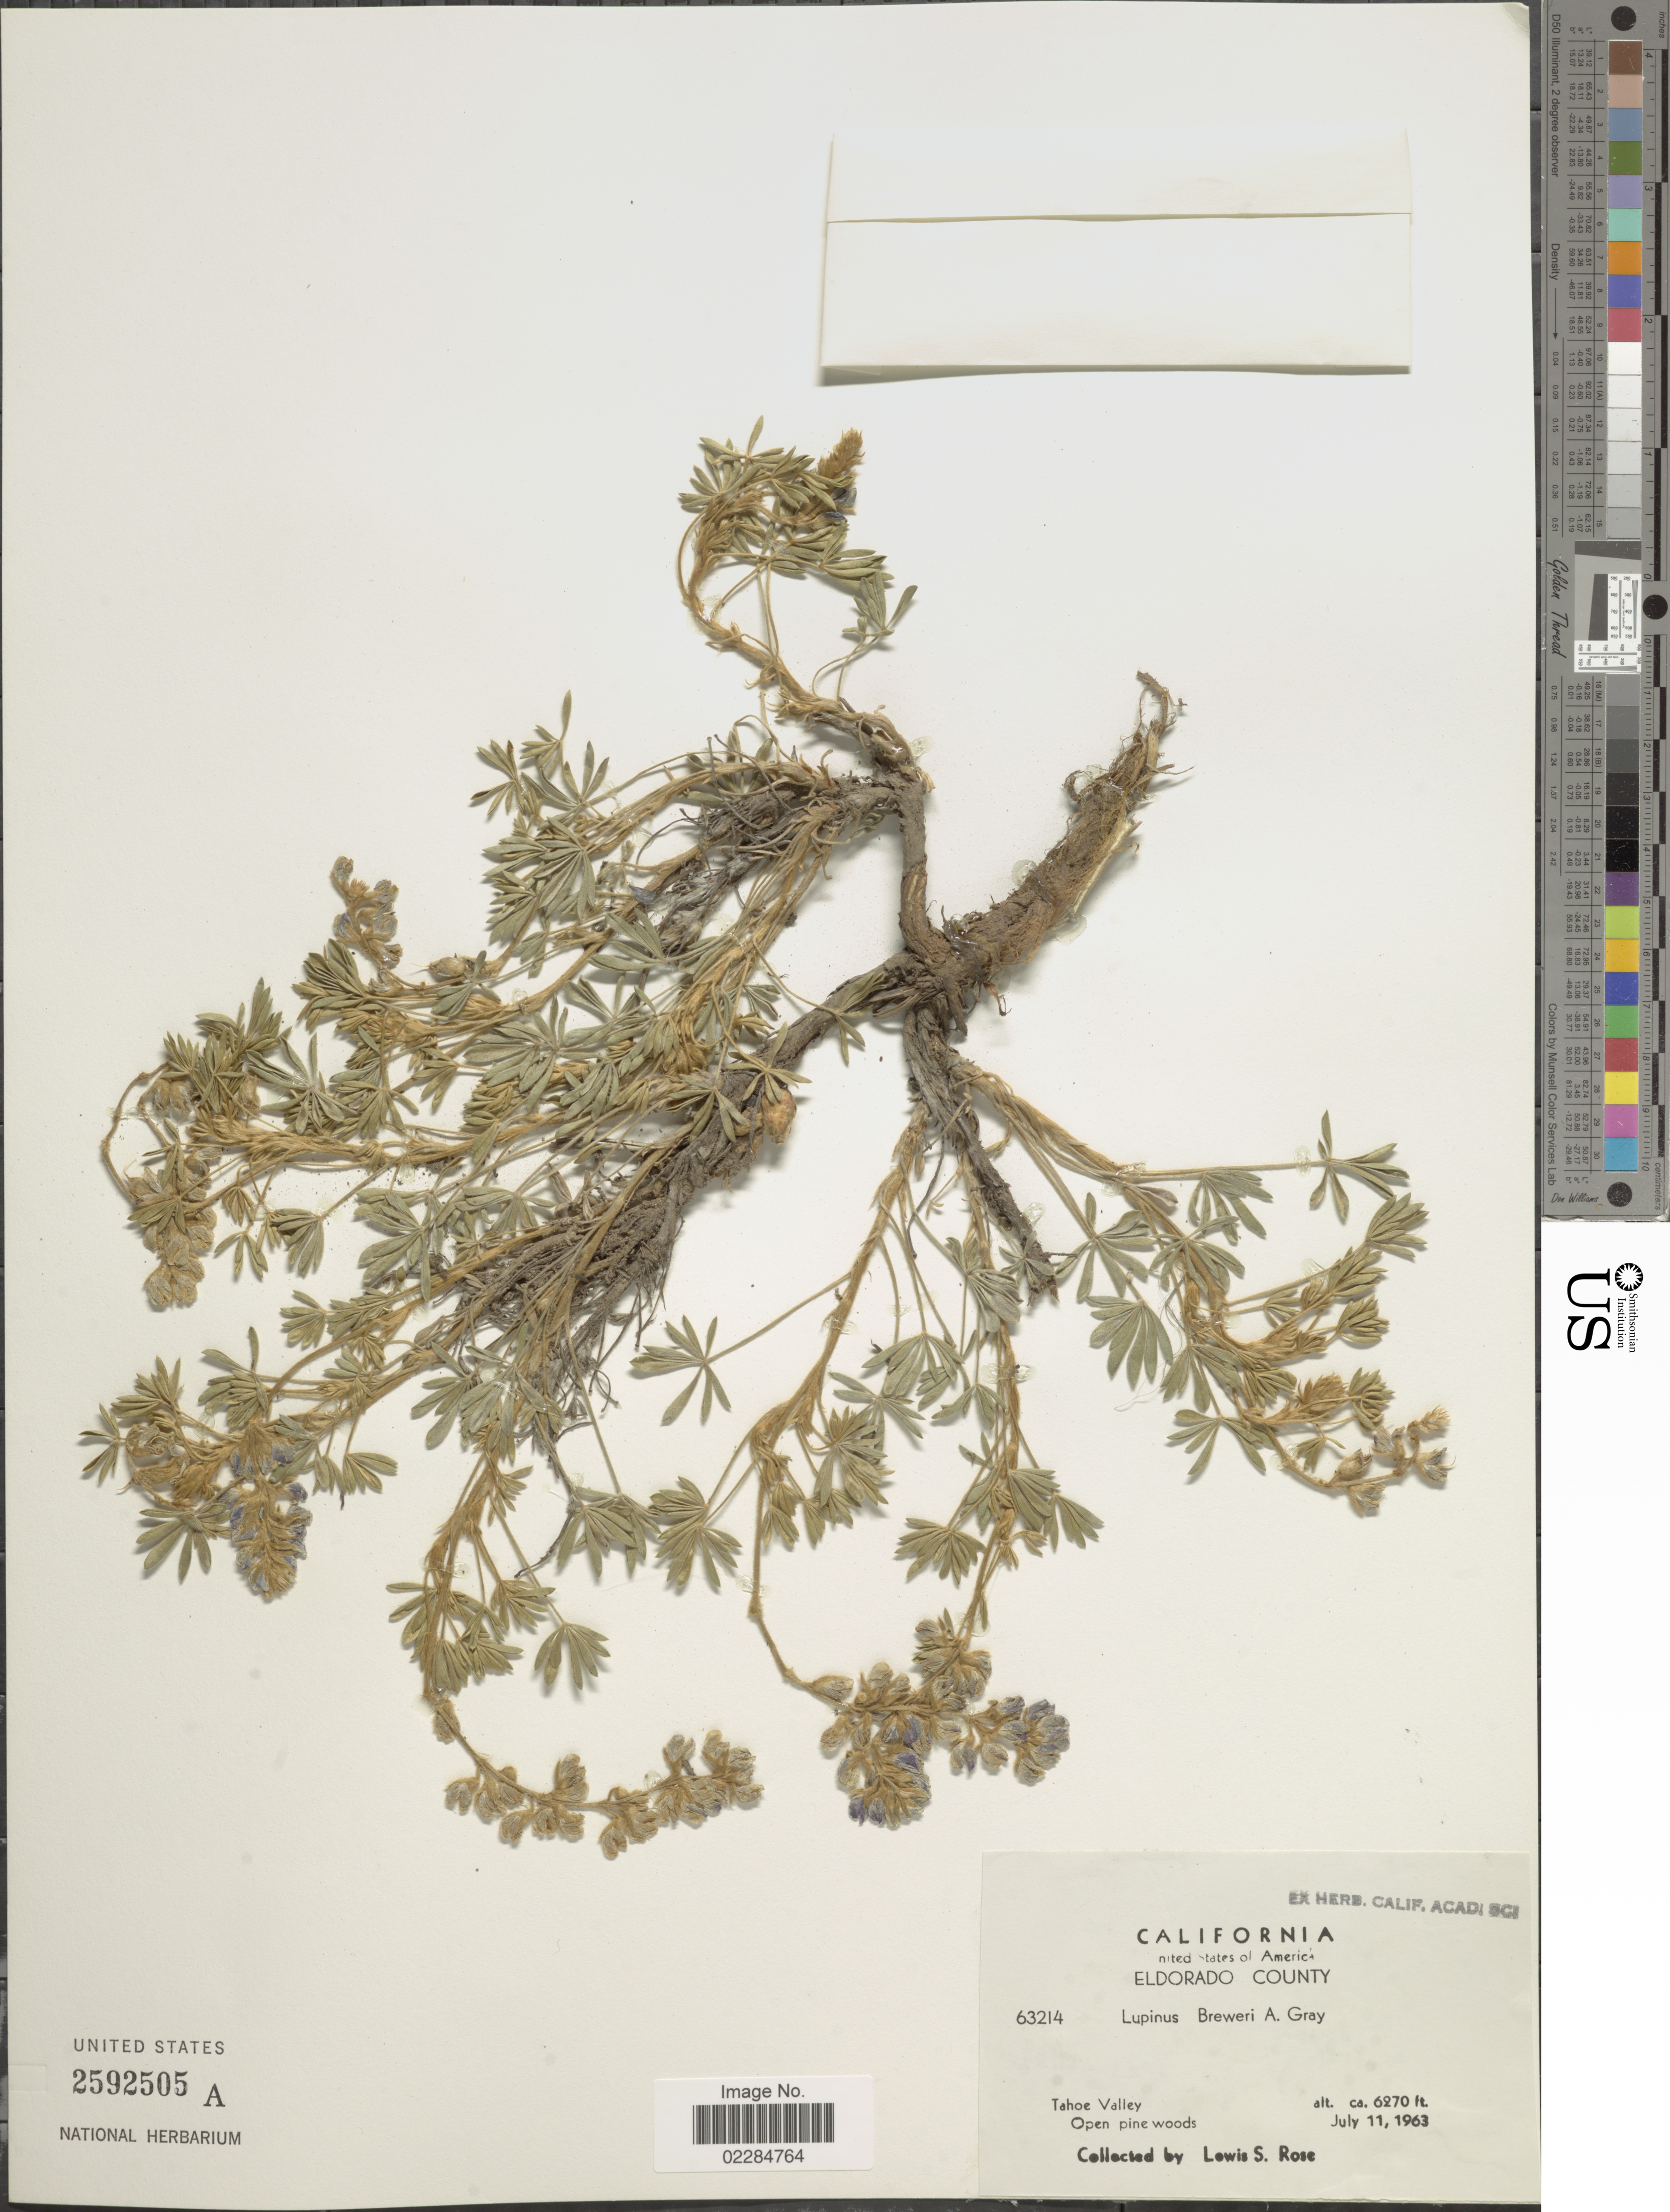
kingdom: Plantae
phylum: Tracheophyta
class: Magnoliopsida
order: Fabales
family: Fabaceae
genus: Lupinus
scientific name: Lupinus breweri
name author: A. Gray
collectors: L. S. Rose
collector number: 63214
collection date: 1963-07-11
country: United States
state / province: California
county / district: El Dorado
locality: Eldorado County, Tahoe Valley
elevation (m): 1911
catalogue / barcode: US 2592505A